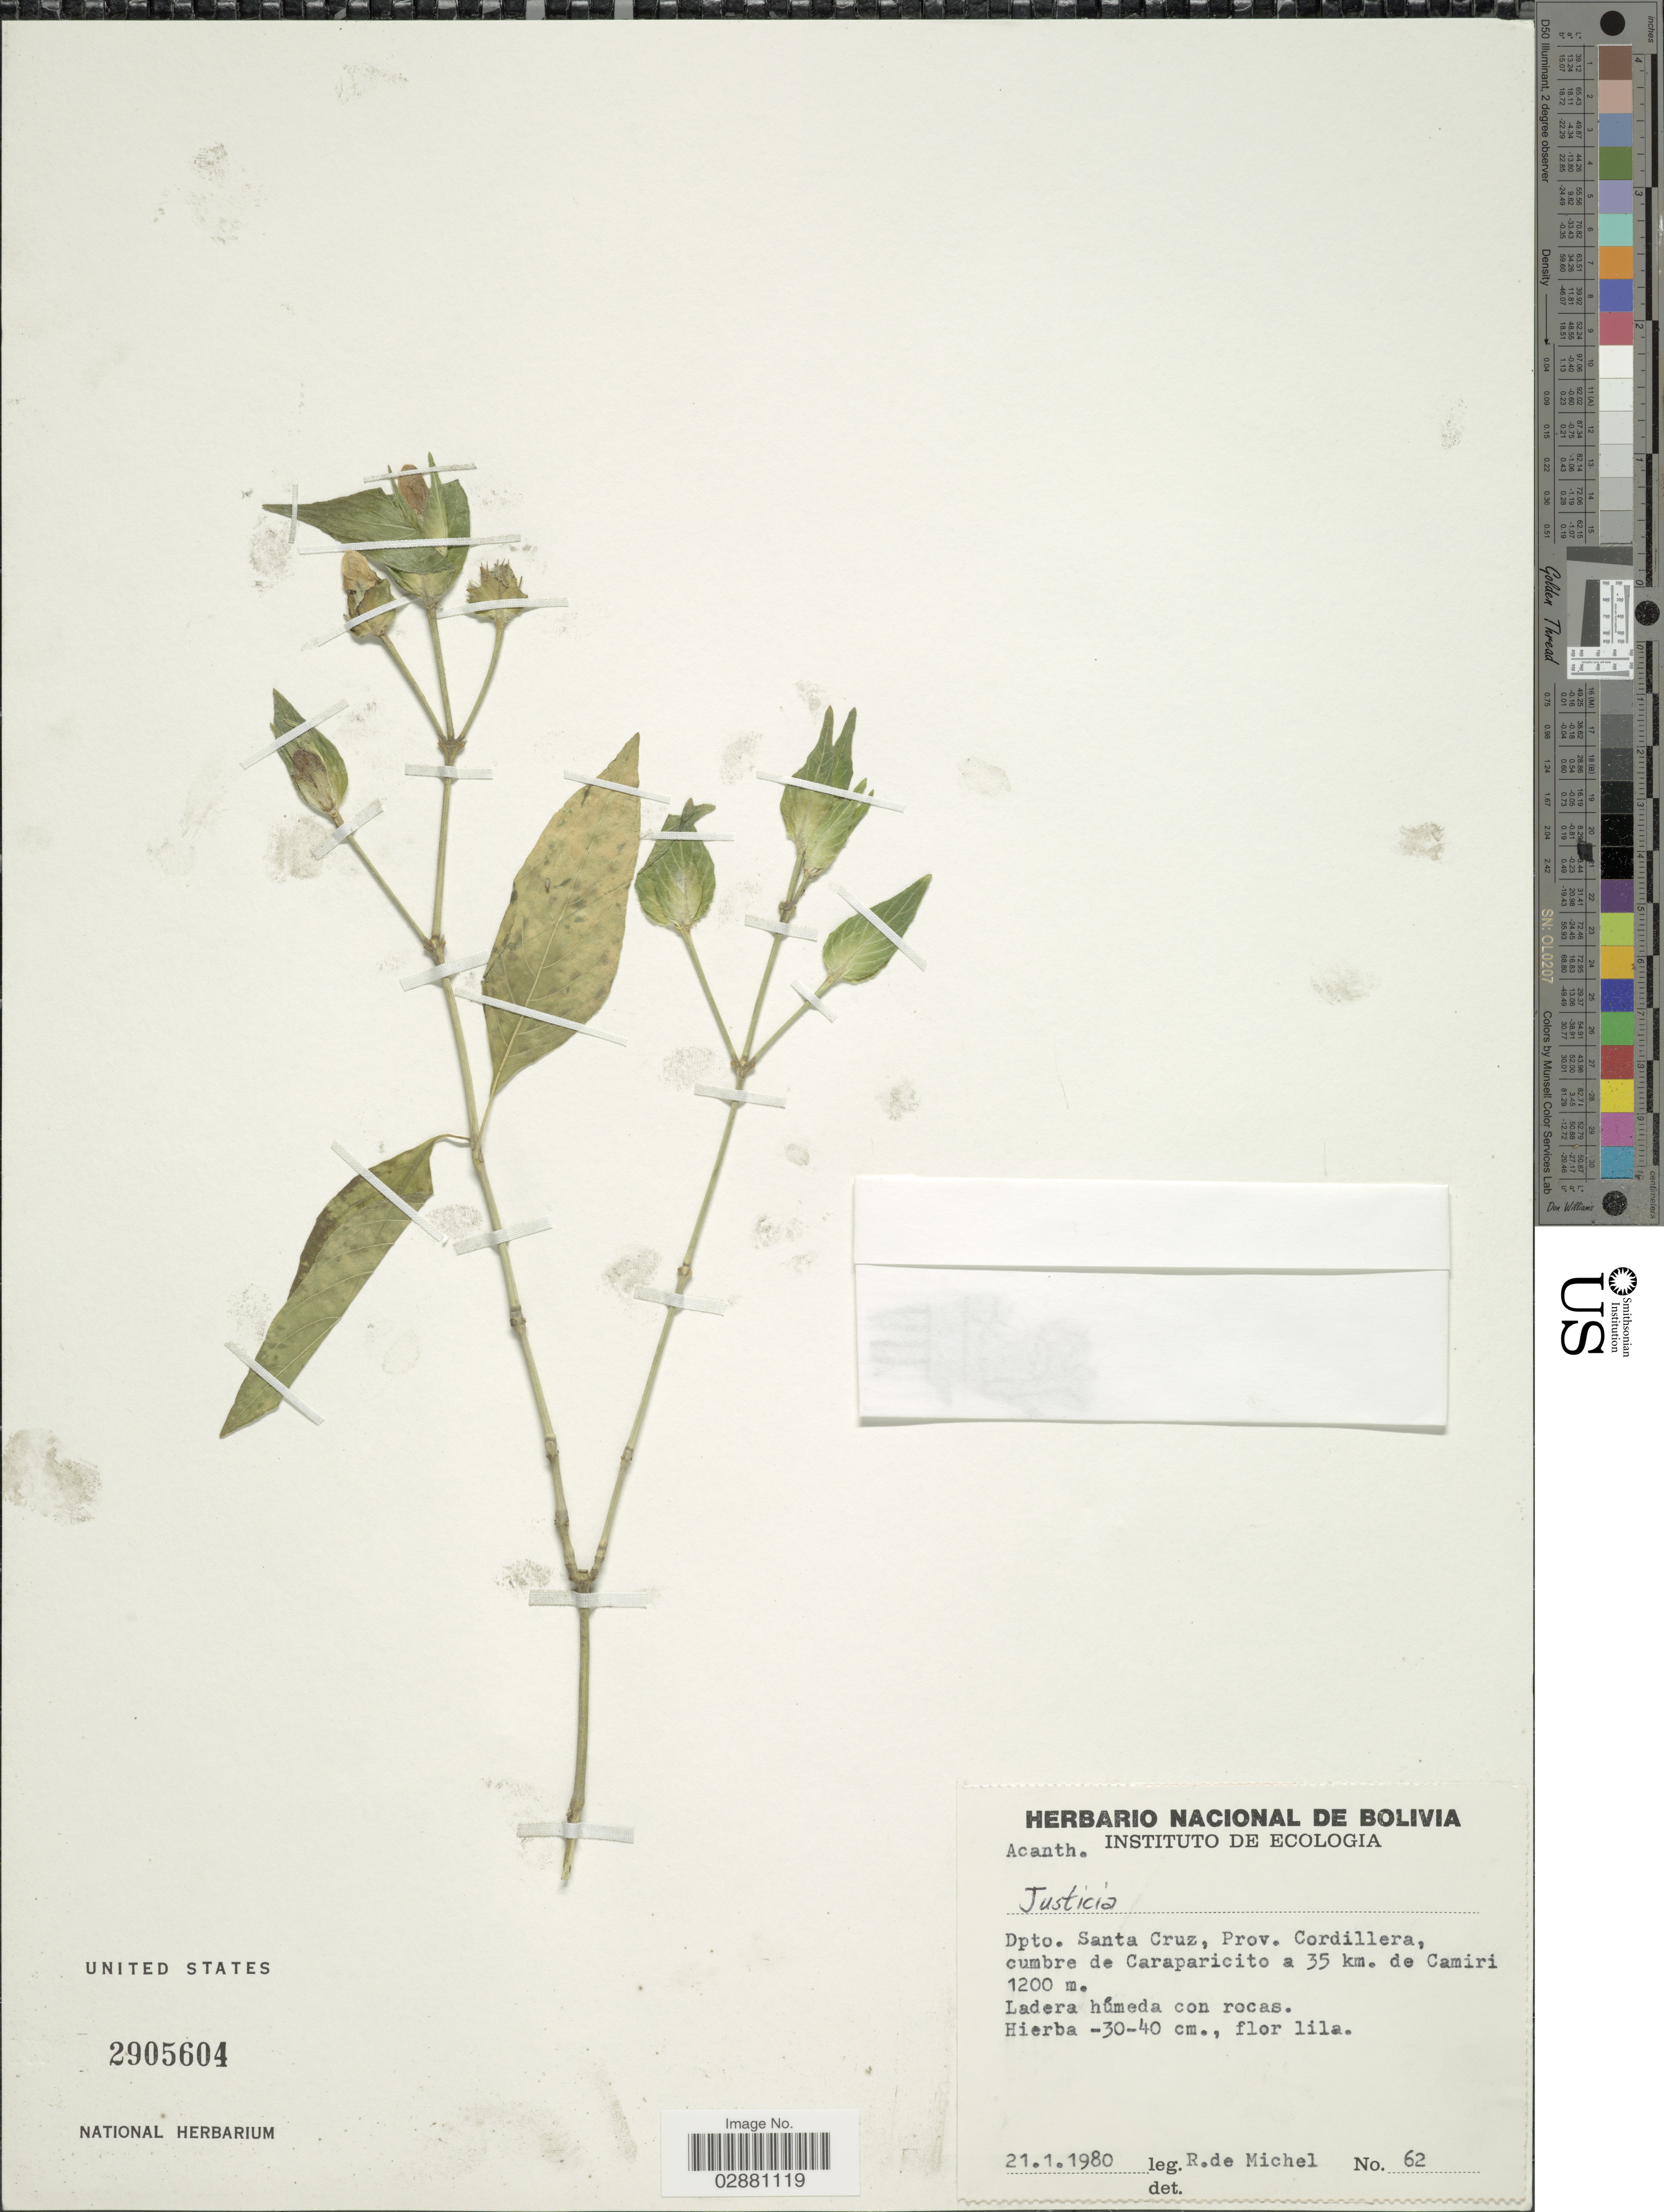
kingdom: Plantae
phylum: Tracheophyta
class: Magnoliopsida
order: Lamiales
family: Acanthaceae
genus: Justicia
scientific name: Justicia thunbergioides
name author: (Lindau) Leonard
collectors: d. Michel R.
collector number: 62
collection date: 1980-01-21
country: Bolivia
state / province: Santa Cruz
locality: Dpto. Santa Cruz, Prov. Cordillera, cumbre de Caraparicito a 35 km. de Camiri.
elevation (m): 1200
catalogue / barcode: US 2905604